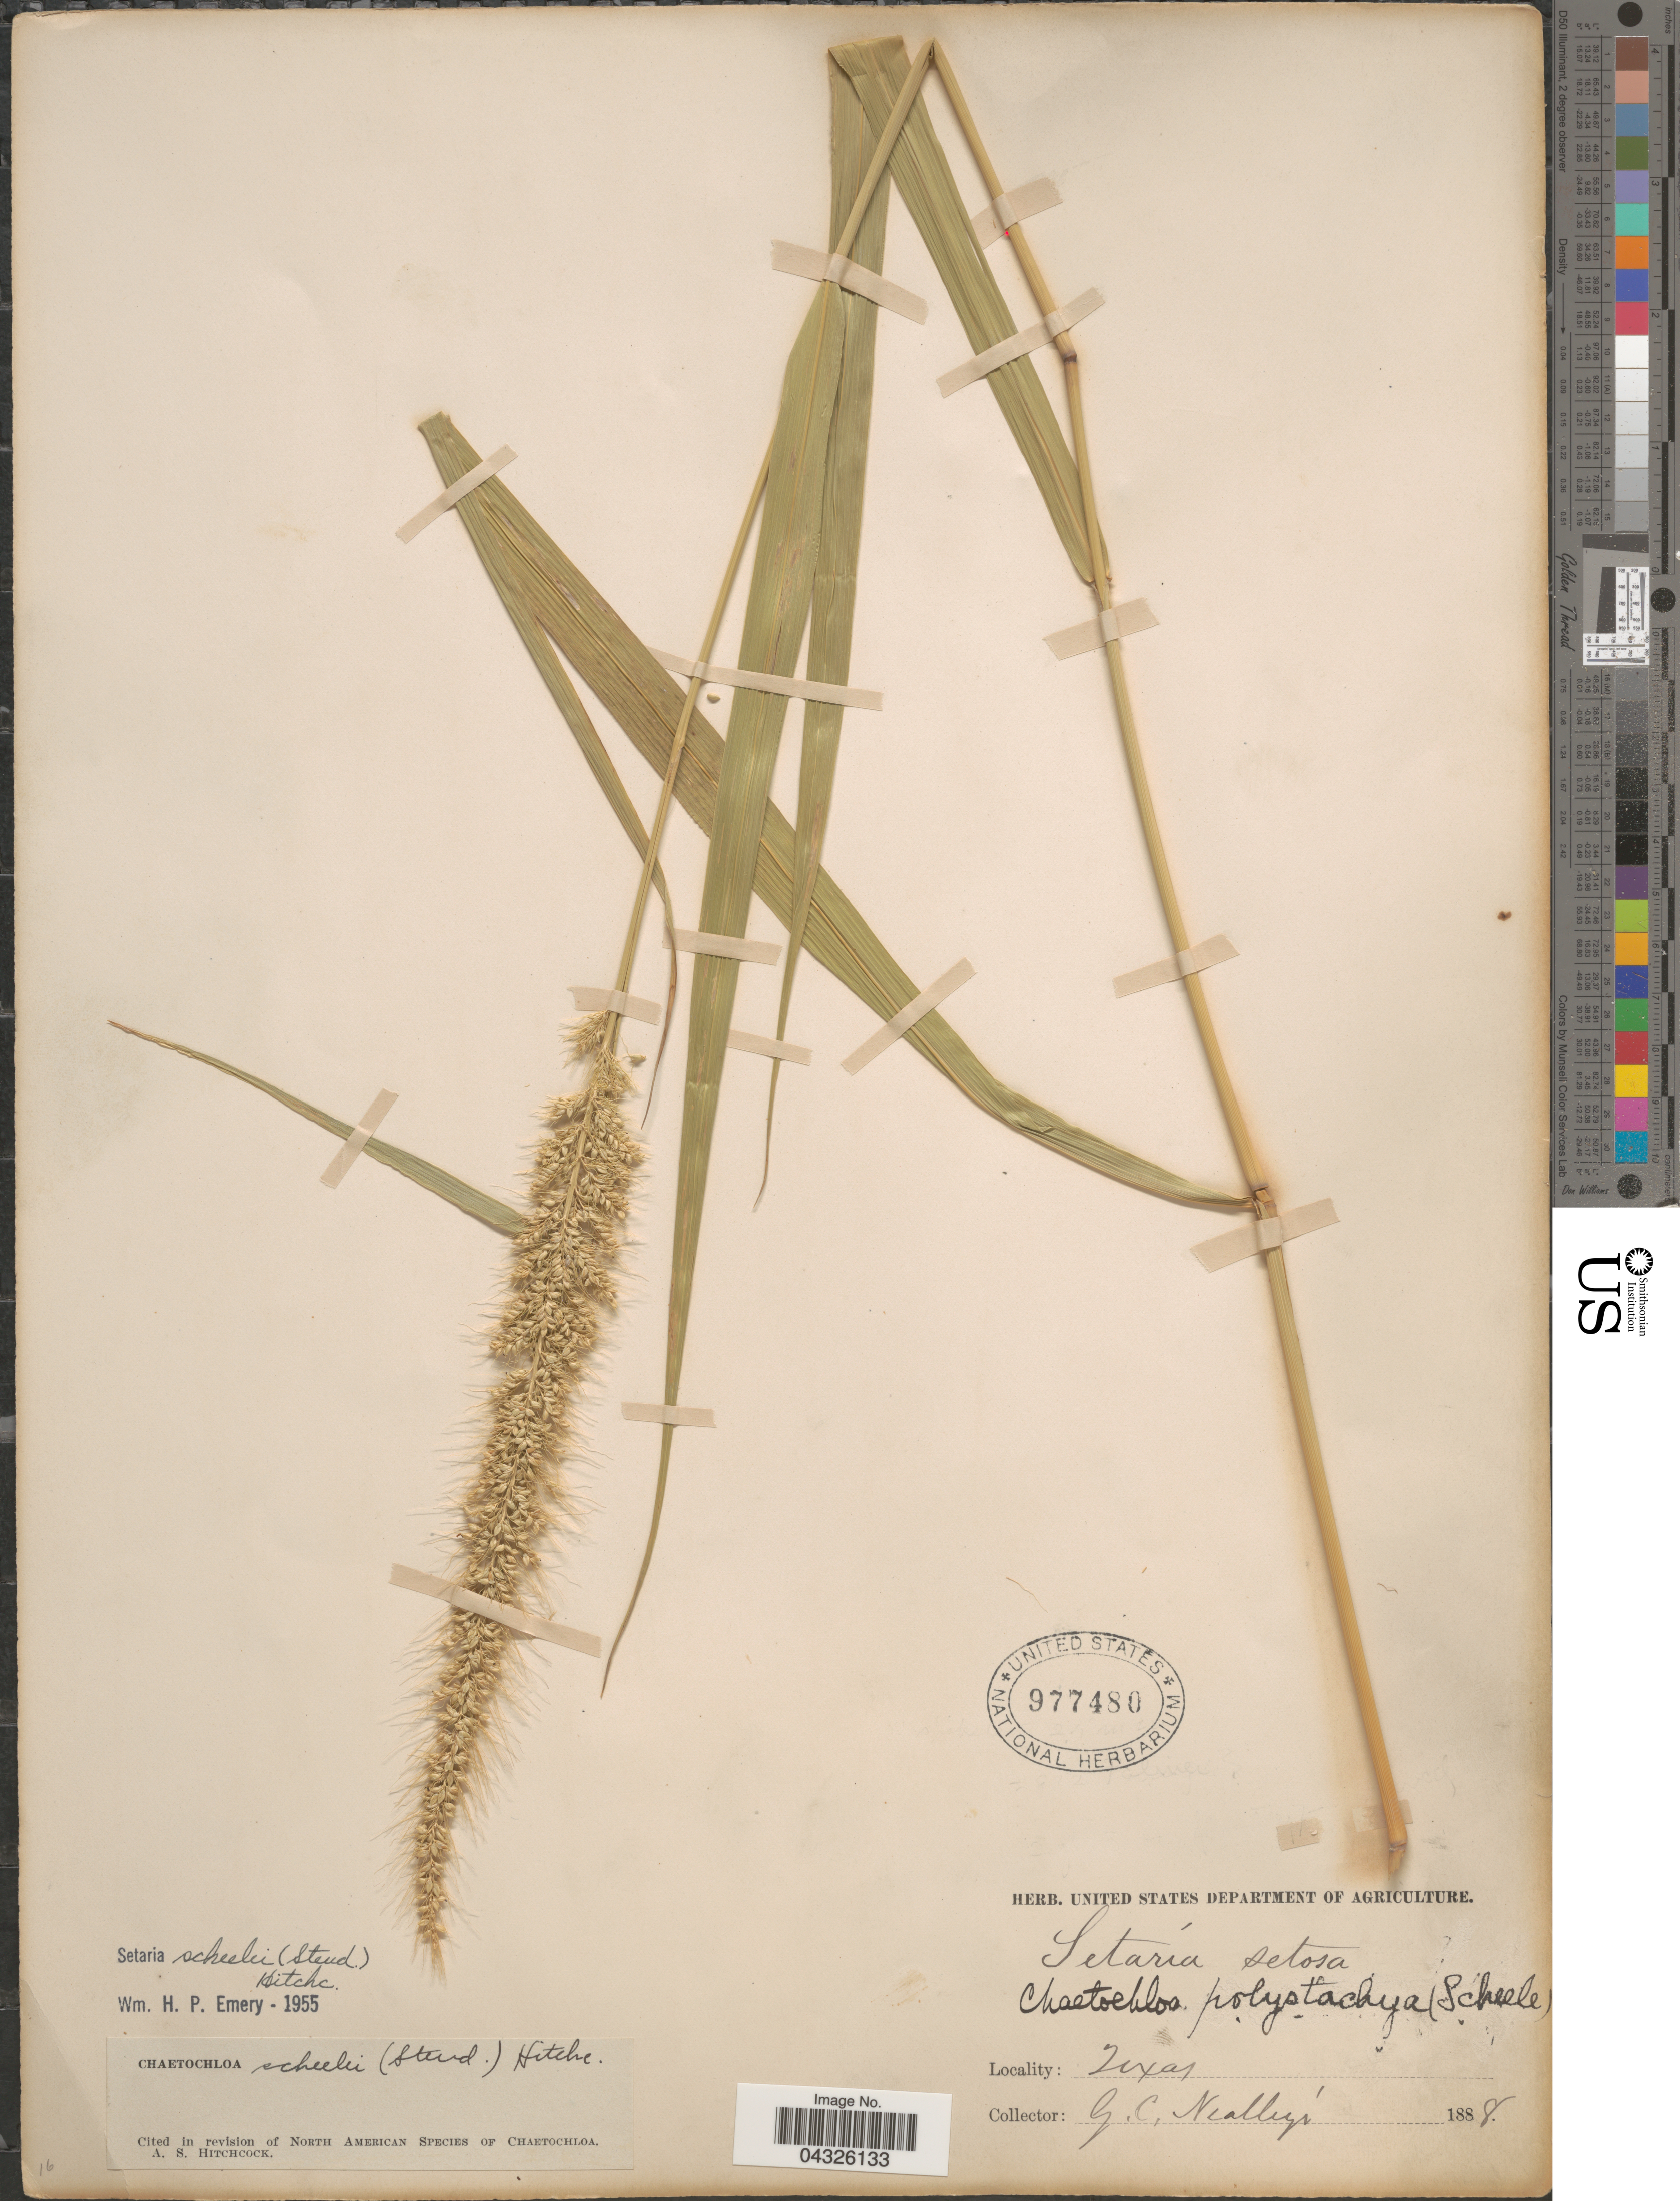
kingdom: Plantae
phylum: Tracheophyta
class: Liliopsida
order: Poales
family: Poaceae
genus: Setaria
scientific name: Setaria scheelei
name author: (Steud.) Hitchc.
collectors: G. C. Nealley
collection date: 1888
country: United States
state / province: Texas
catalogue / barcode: US 977480